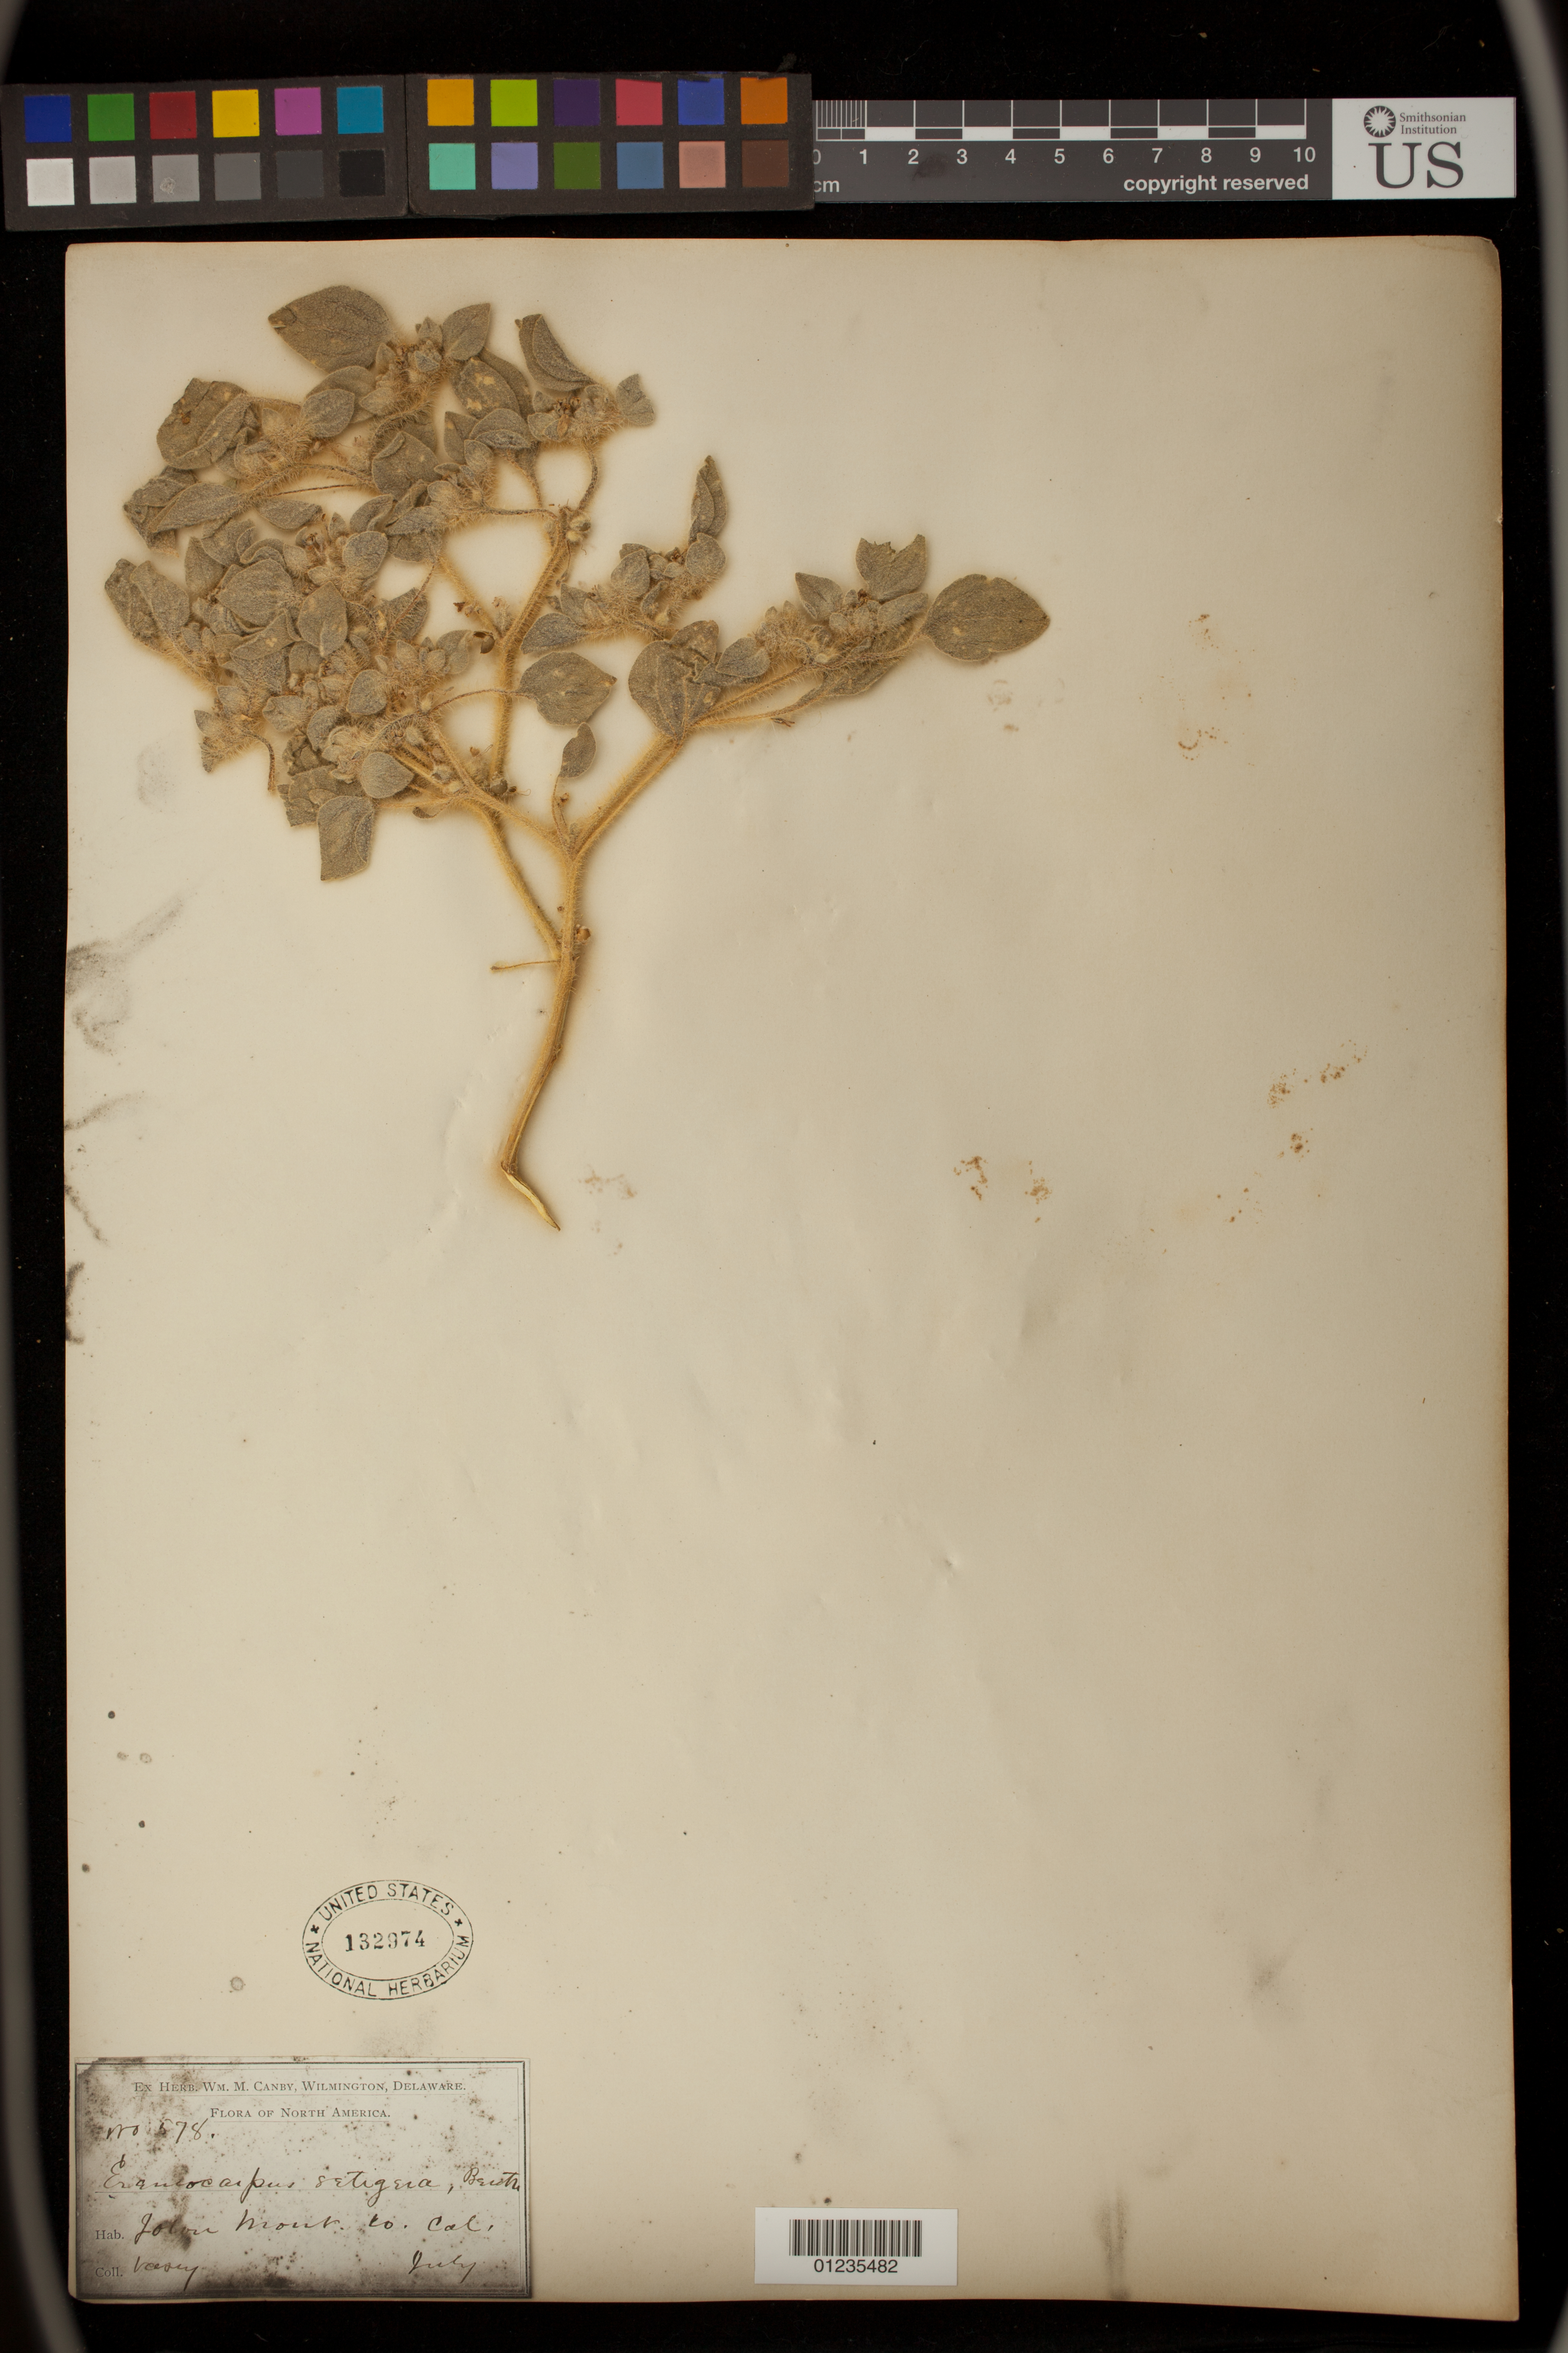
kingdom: Plantae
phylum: Tracheophyta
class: Magnoliopsida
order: Malpighiales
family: Euphorbiaceae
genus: Eremocarpus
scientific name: Eremocarpus setigerus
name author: (Hook.) Benth.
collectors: W. M. Canby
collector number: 578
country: United States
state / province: California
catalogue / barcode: US 132974